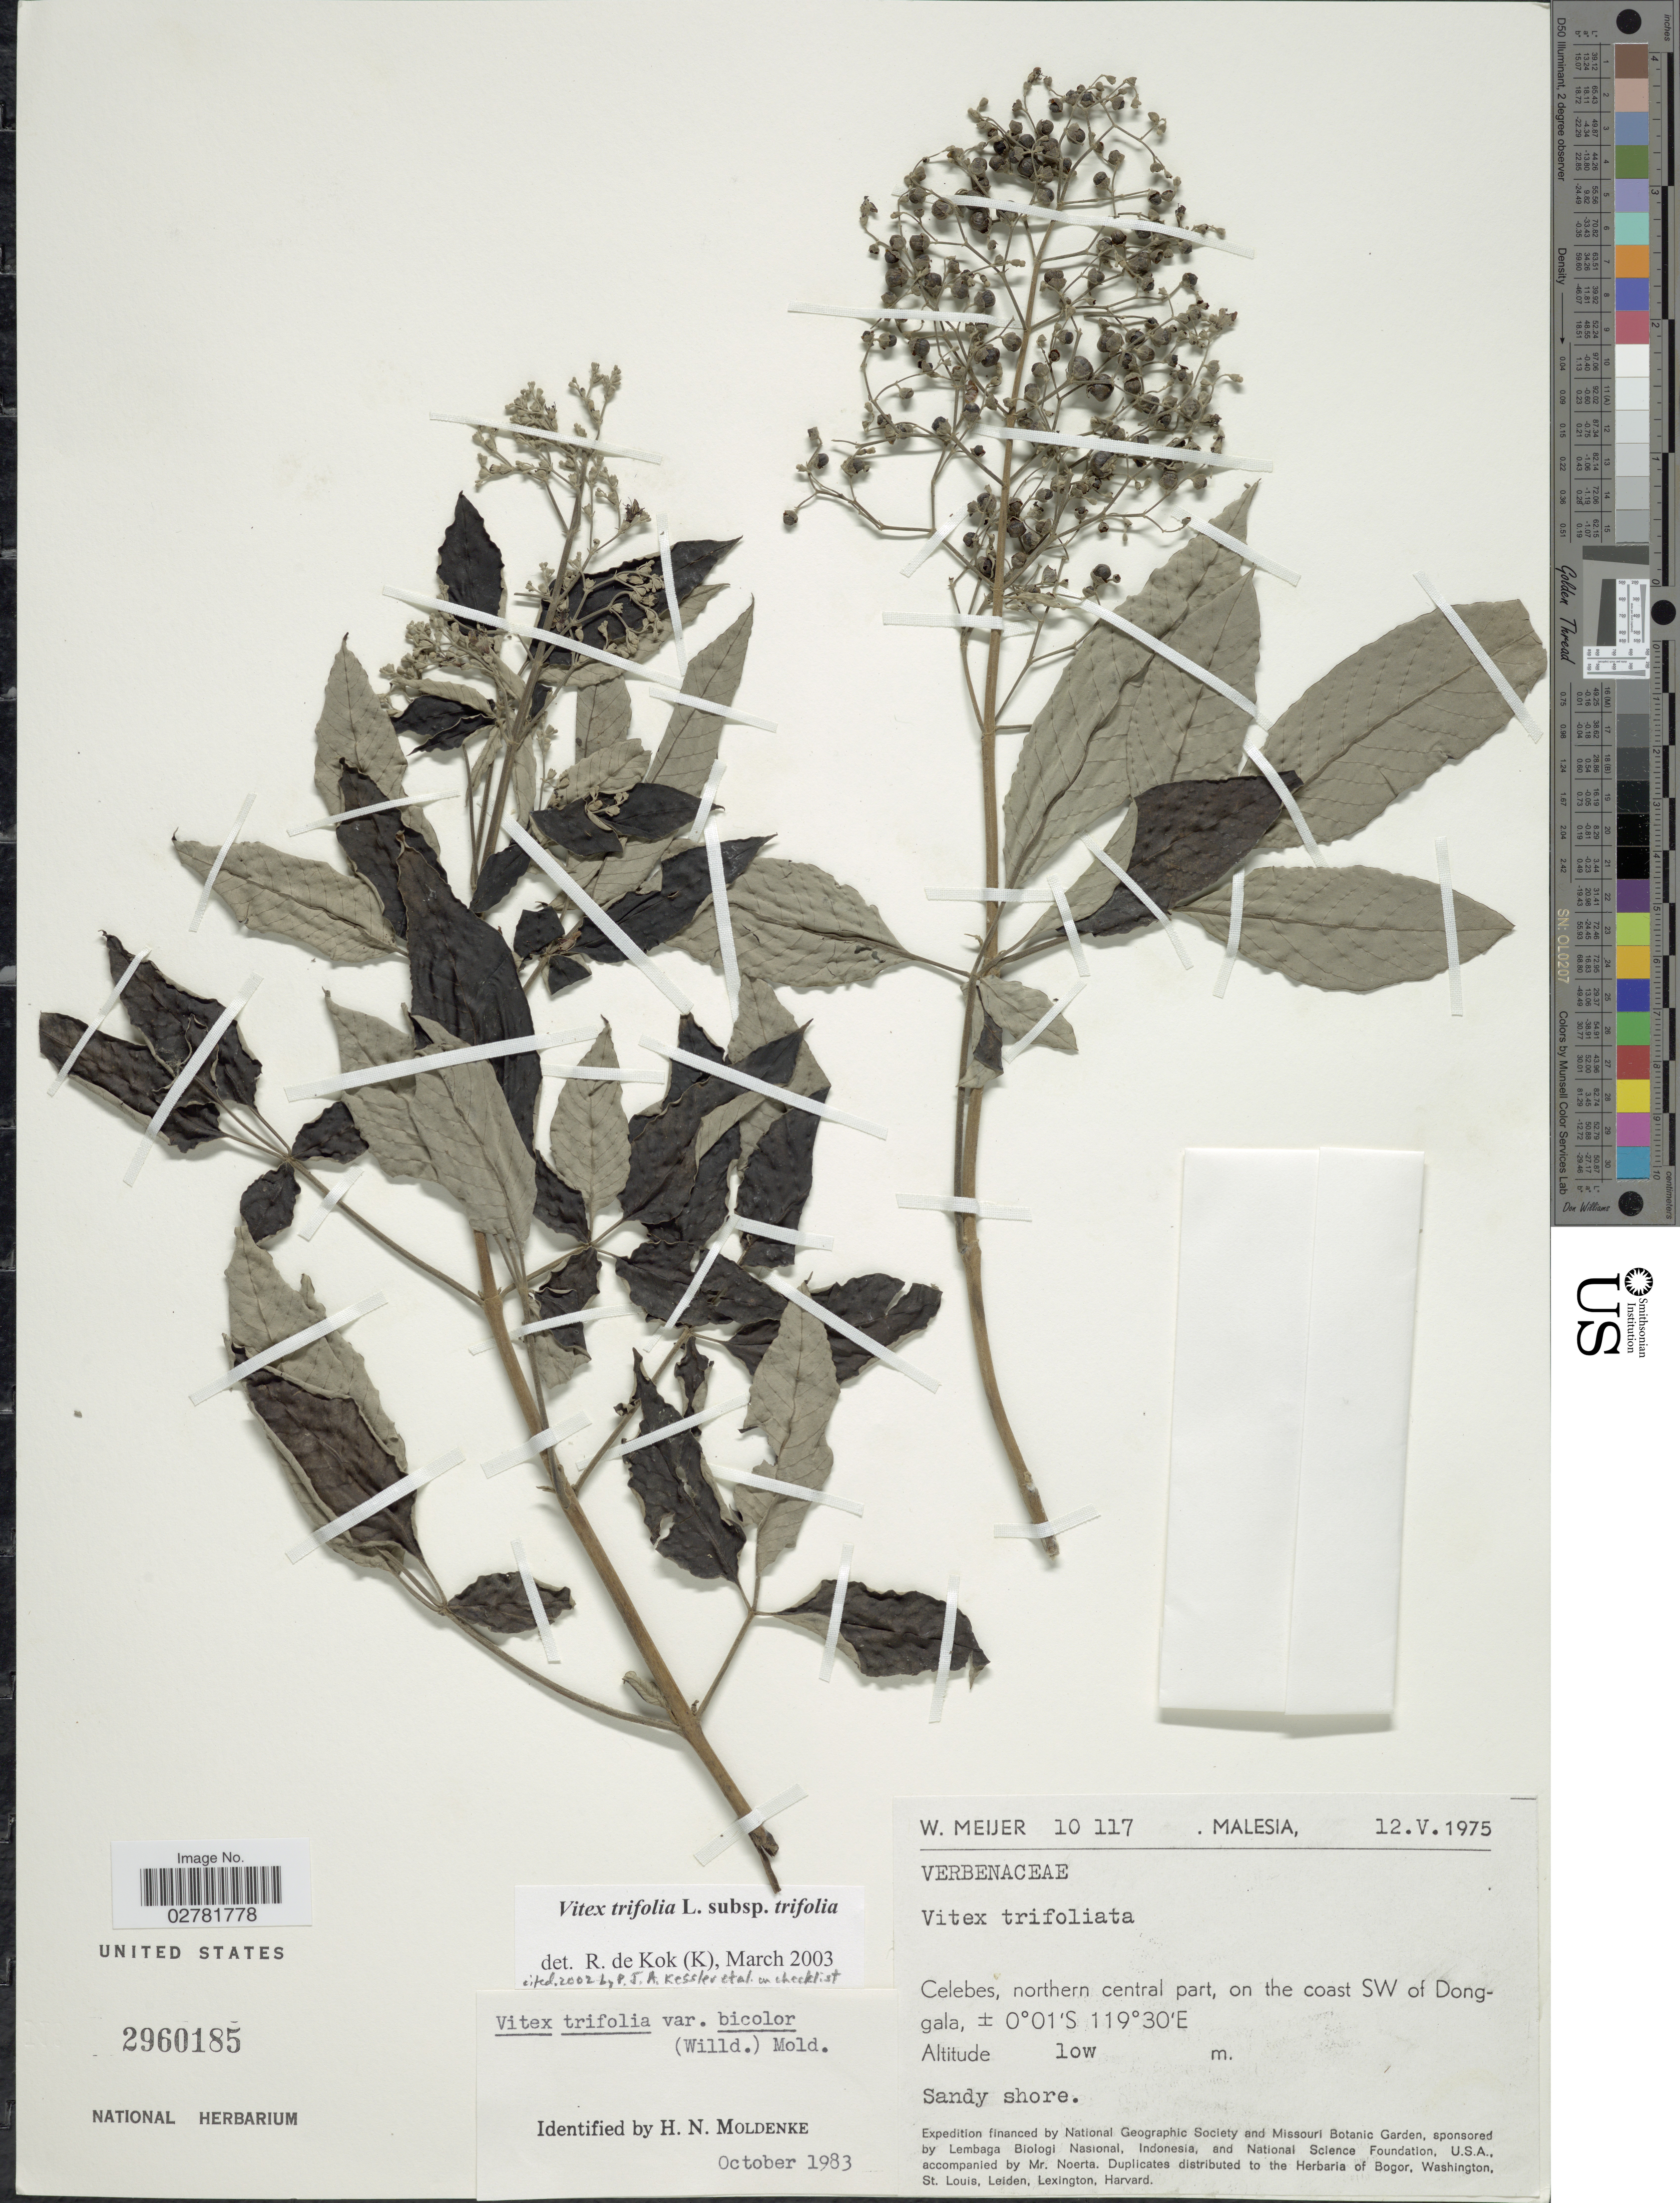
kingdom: Plantae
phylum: Tracheophyta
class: Magnoliopsida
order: Lamiales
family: Lamiaceae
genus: Vitex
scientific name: Vitex trifolia var. trifolia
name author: L.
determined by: Kok, R. de, (K)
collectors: W. Meijer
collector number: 10117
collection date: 1975-05-12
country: Malaysia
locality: Celebes, northern central part, on the coast SW of Donggala.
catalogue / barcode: US 2960185